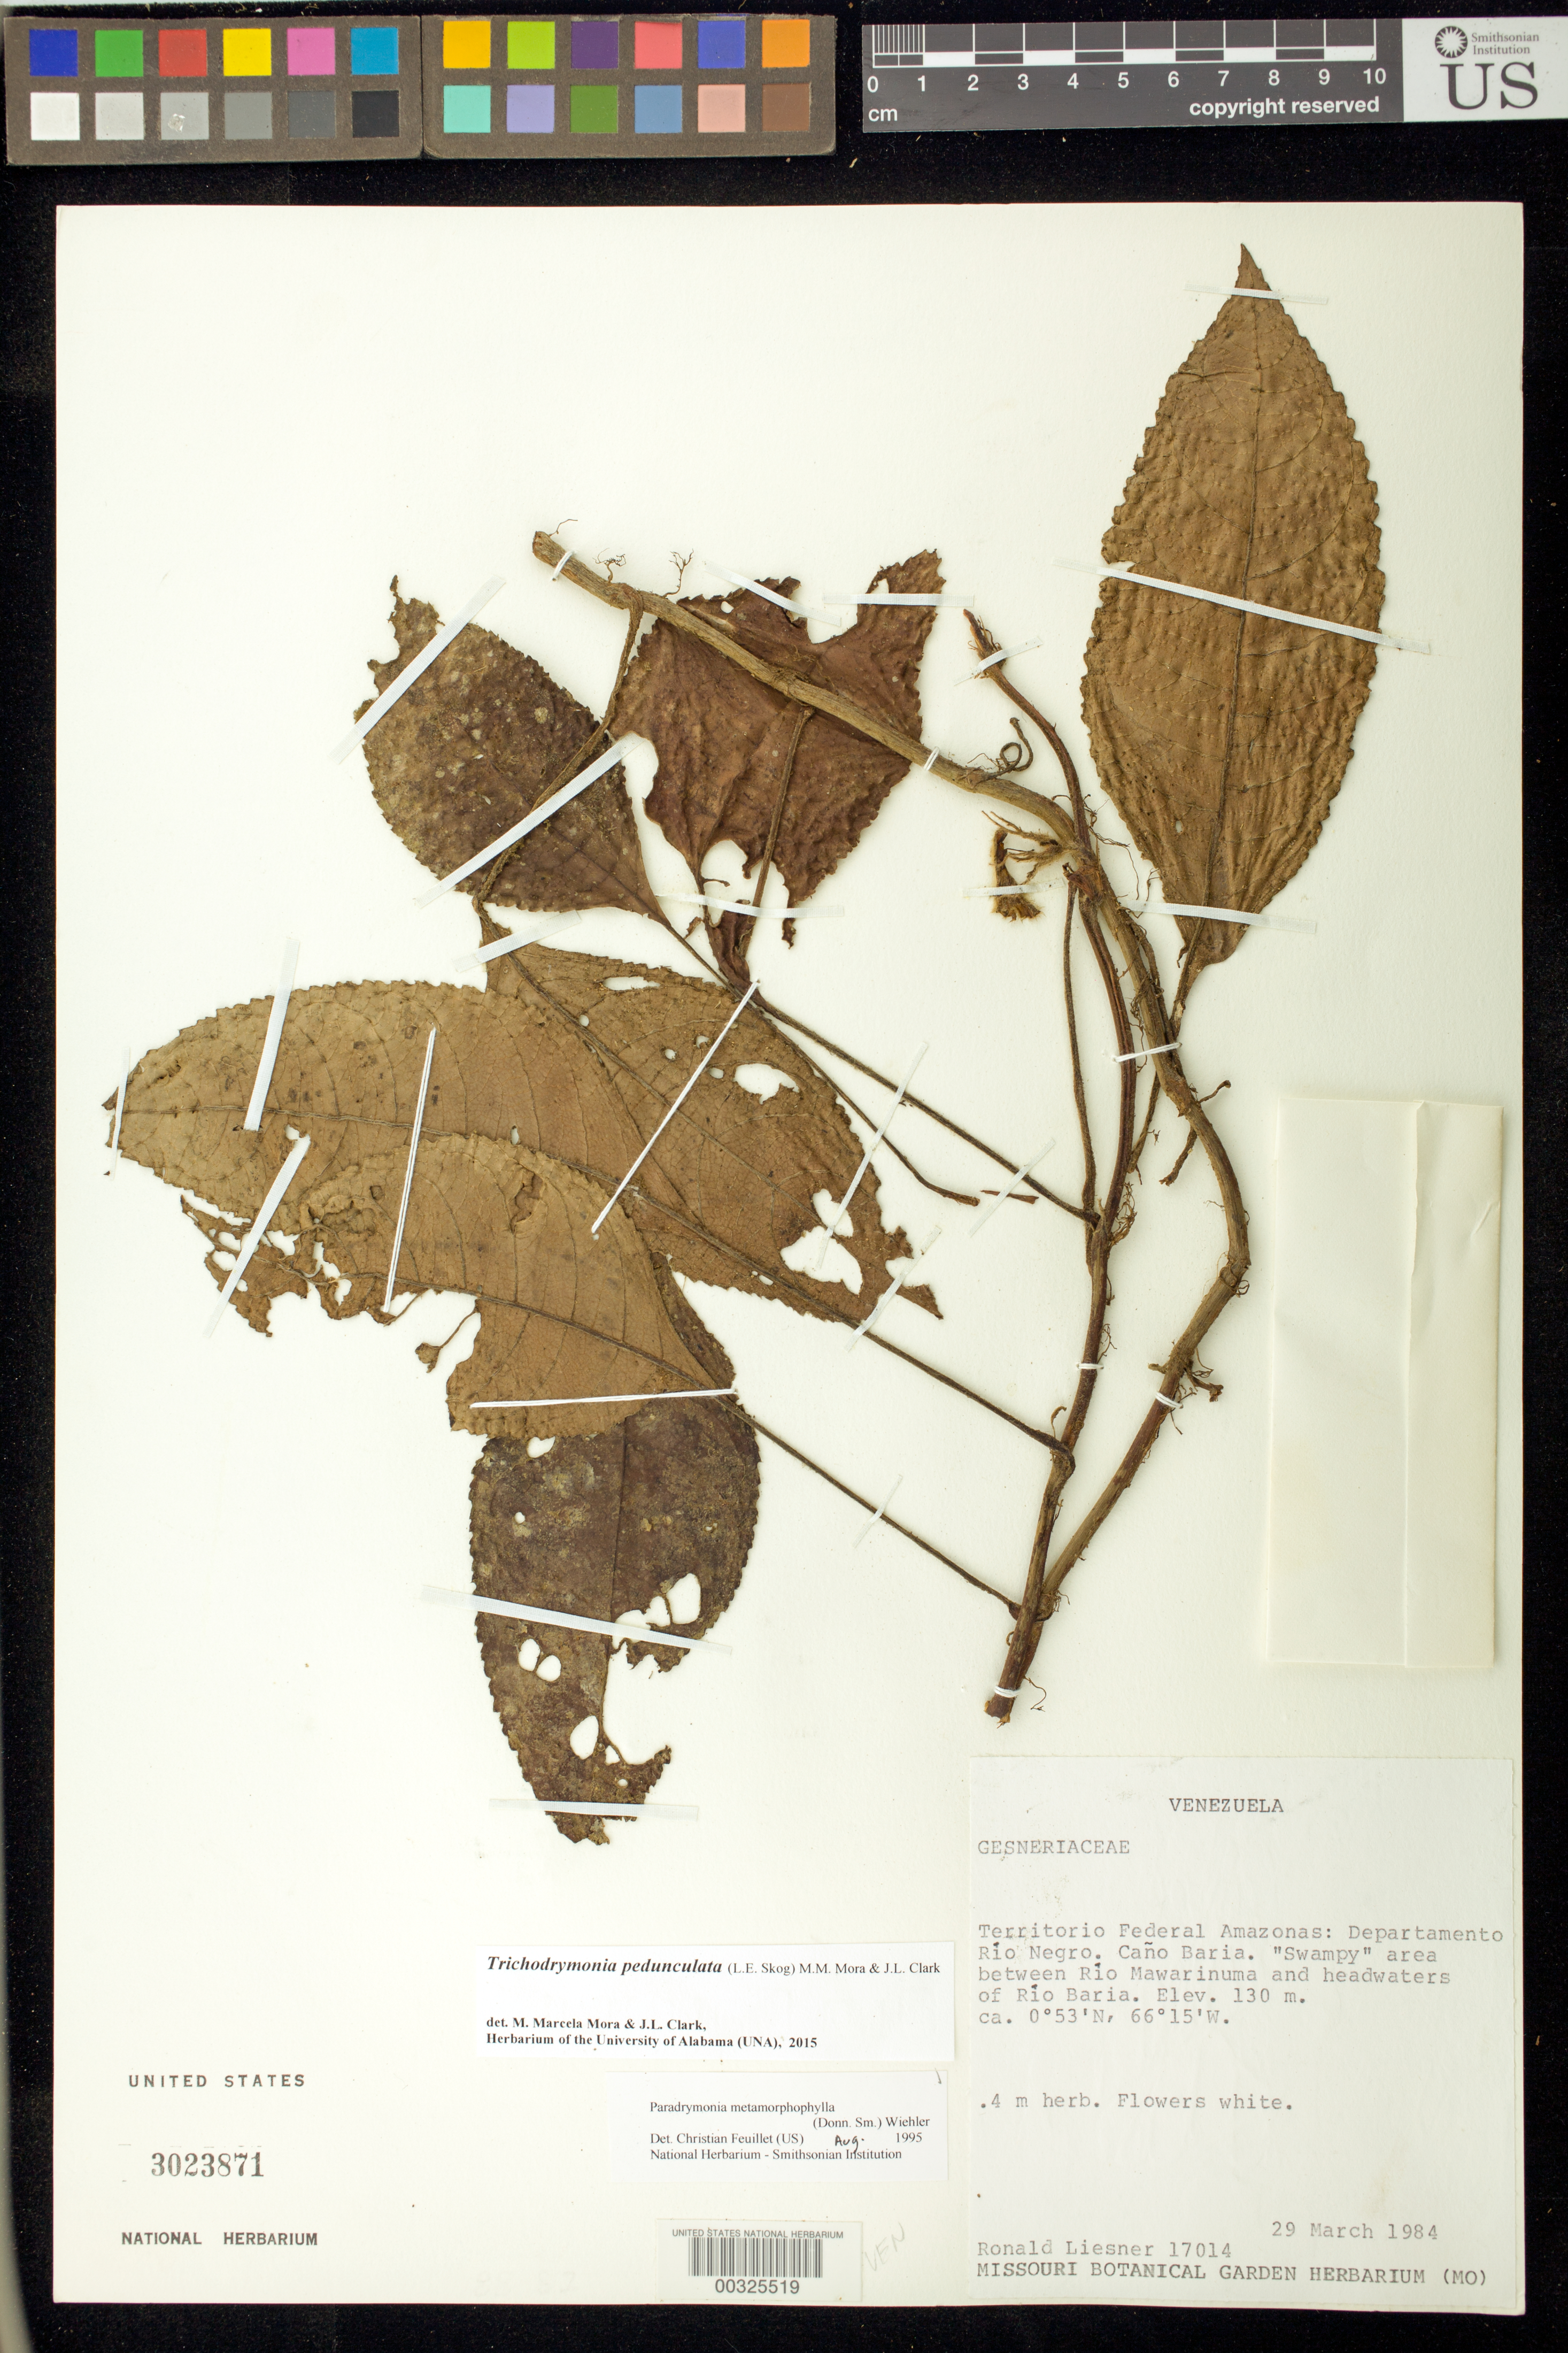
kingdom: Plantae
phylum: Tracheophyta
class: Magnoliopsida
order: Lamiales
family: Gesneriaceae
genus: Trichodrymonia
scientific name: Trichodrymonia pedunculata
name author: (L.E. Skog) M.M. Mora & J.L. Clark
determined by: Mora, M. M.; Clark, J. L.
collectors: R. L. Liesner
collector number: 17014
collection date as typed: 29 Mar 1984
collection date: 1984-03-29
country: Venezuela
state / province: Amazonas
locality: Departamento Rio Negro, Cano Baria, "swampy" area between Rio Mawarinuma and headwaters of Rio Baria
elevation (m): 130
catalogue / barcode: US 3023871